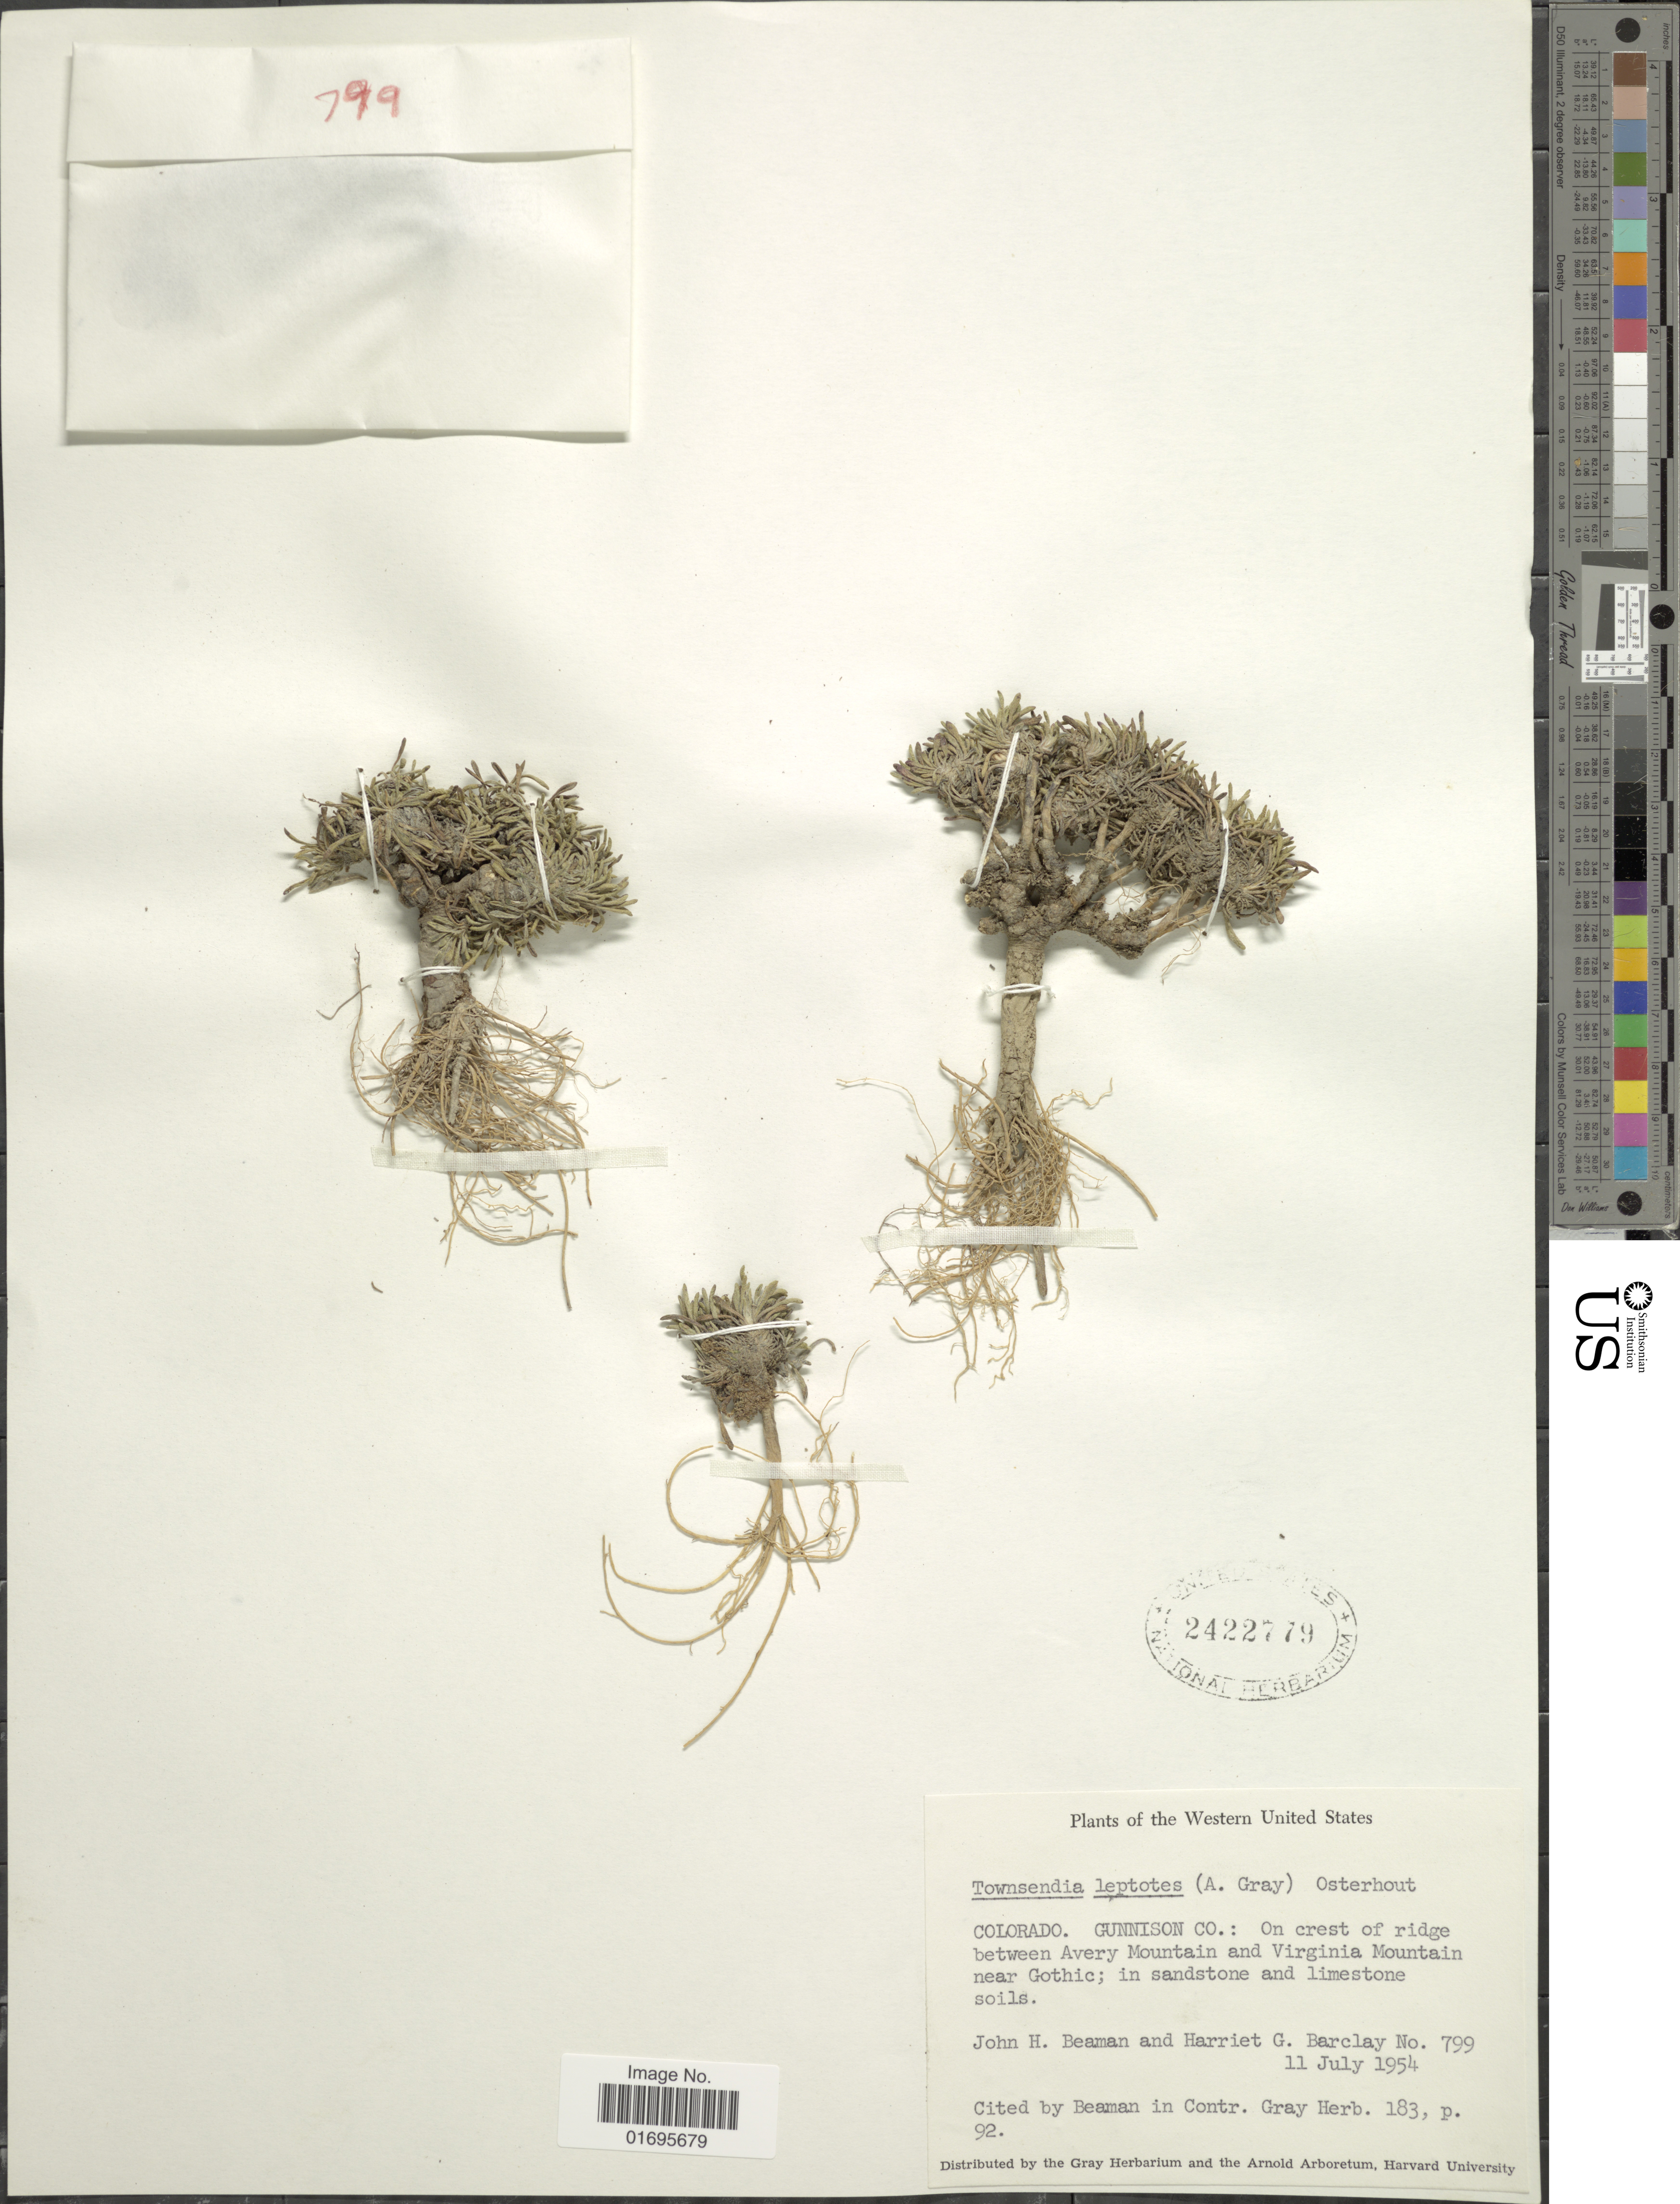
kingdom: Plantae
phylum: Tracheophyta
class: Magnoliopsida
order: Asterales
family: Asteraceae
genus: Townsendia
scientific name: Townsendia leptotes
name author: (A. Gray) Osterh.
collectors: J. H. Beaman & G. W. Barclay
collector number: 799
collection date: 1954-07-11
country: United States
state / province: Colorado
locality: Western United States, Gunnison Co.: on crest of ridge between Avery Mountain and Virginia Mountain near Gothic; in sandstone and limestone soils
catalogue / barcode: US 2422779